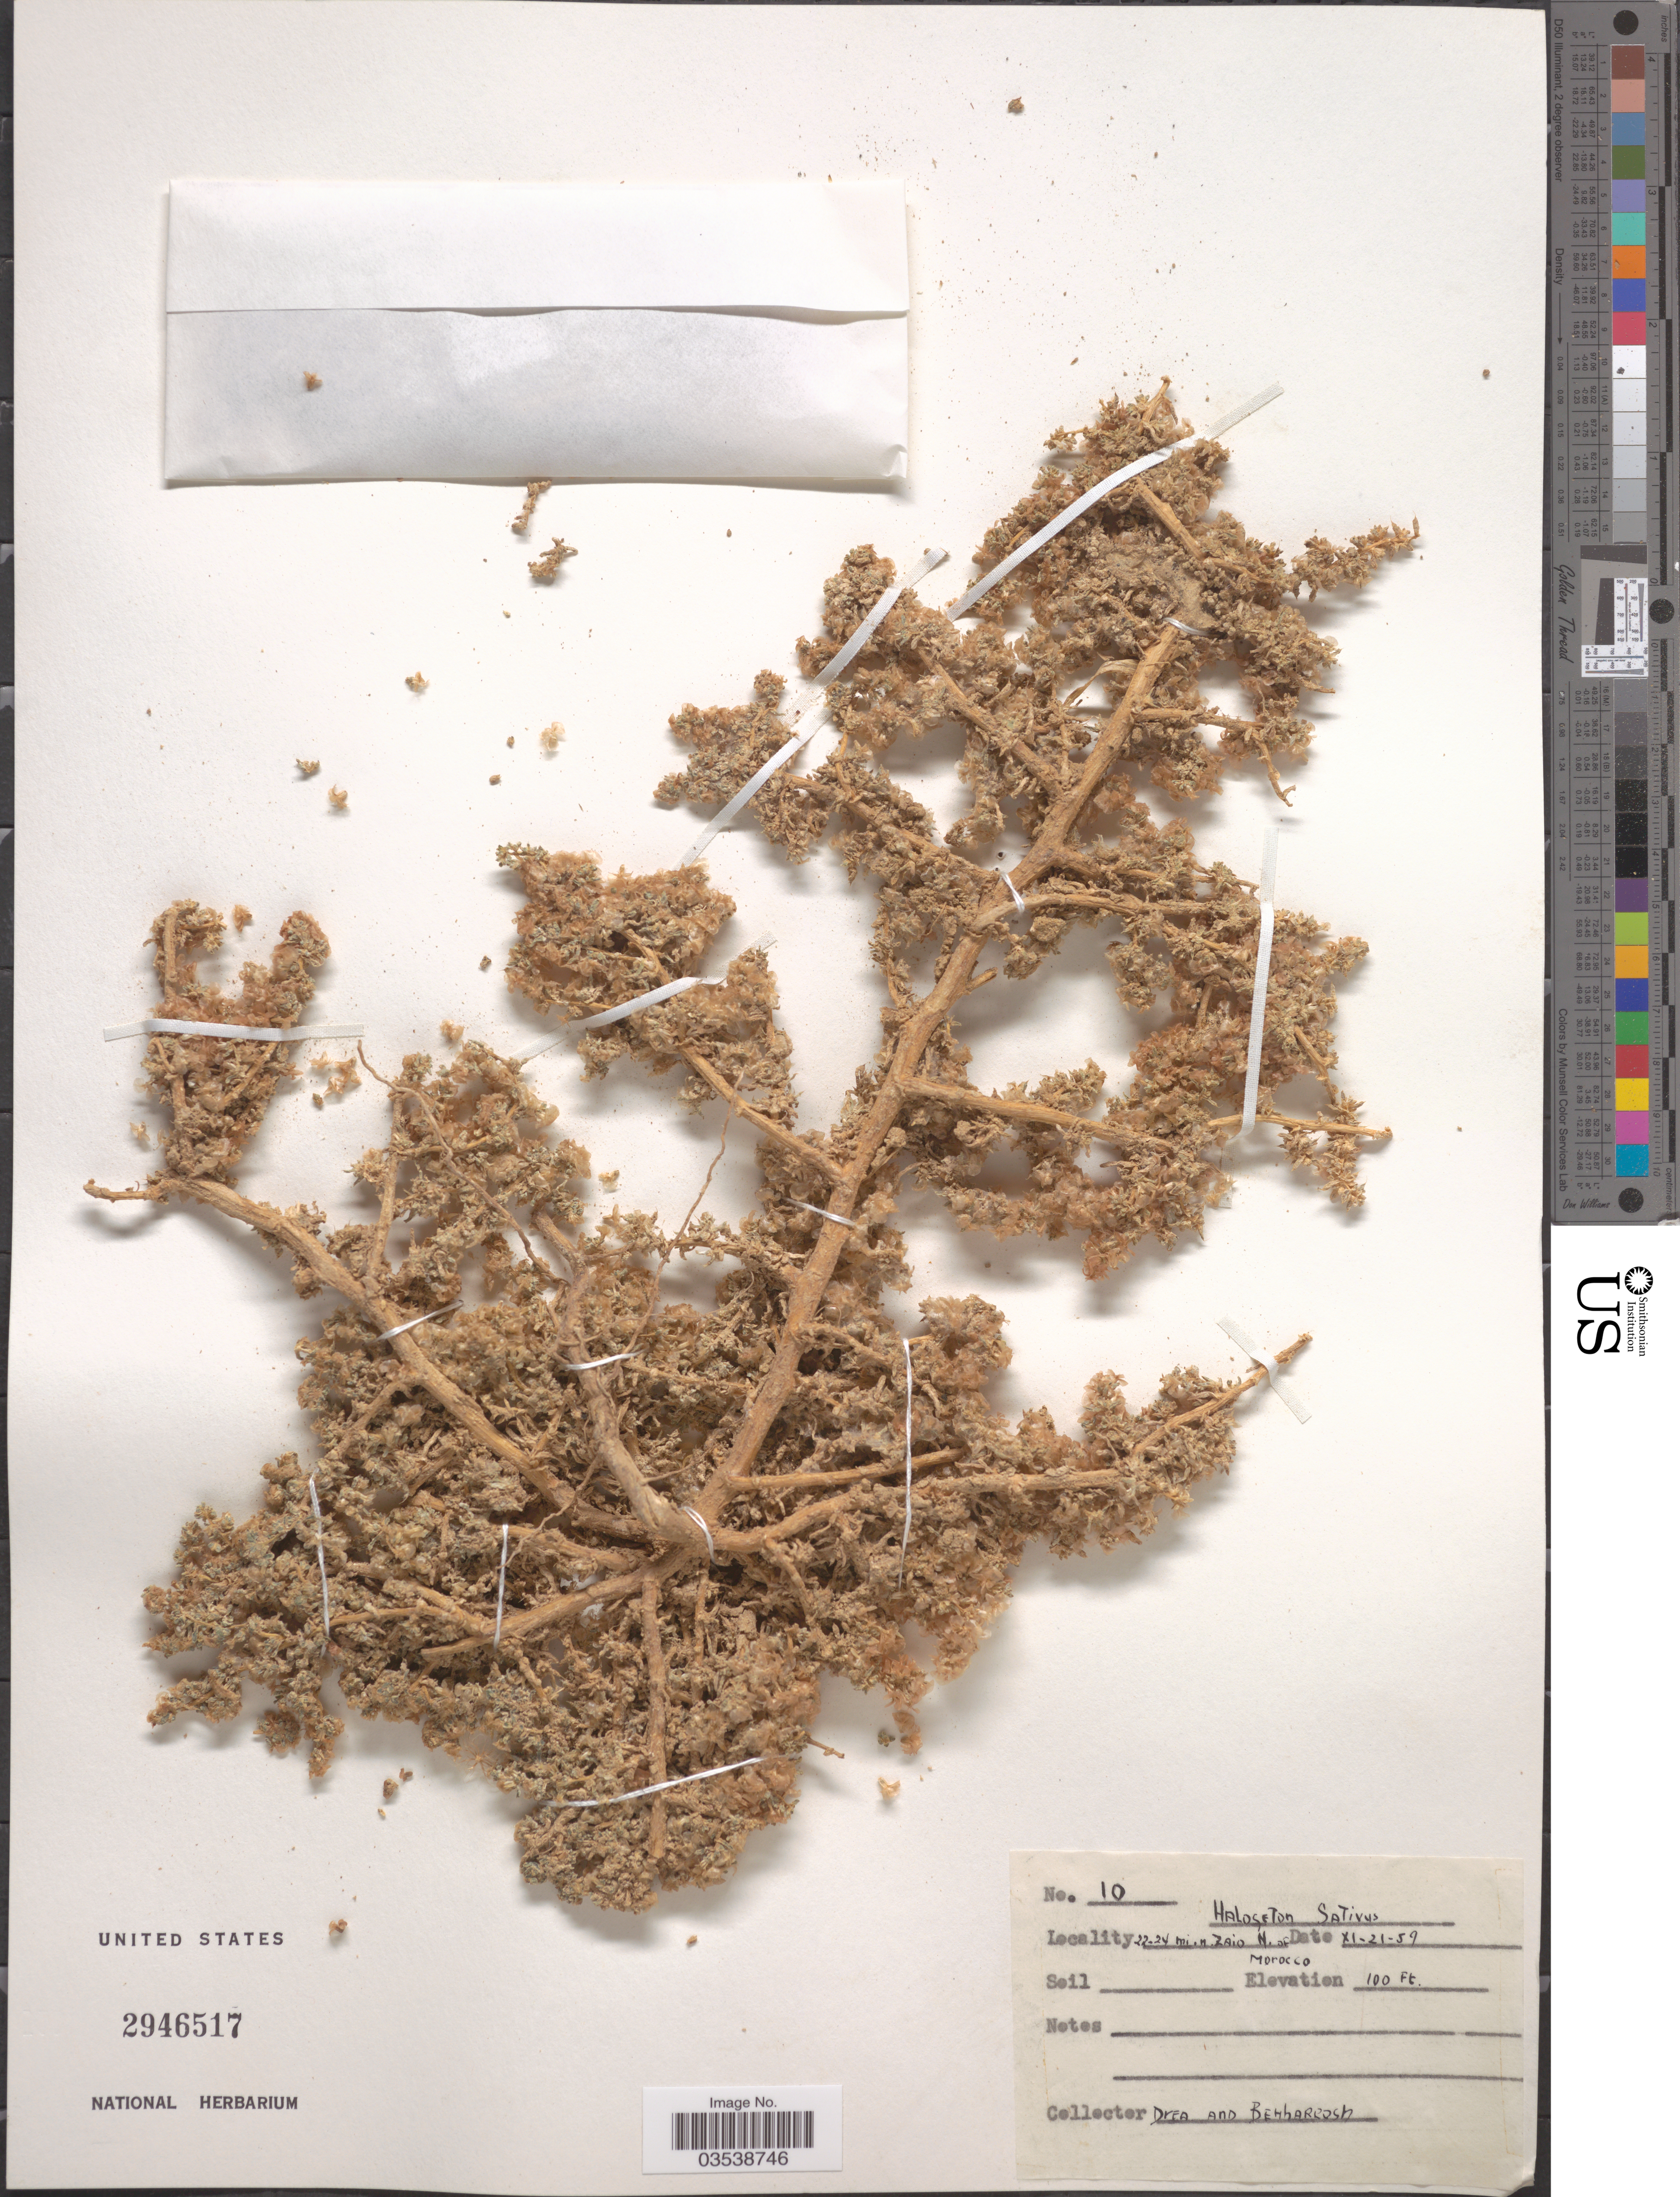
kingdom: Plantae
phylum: Tracheophyta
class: Magnoliopsida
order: Caryophyllales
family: Amaranthaceae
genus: Halogeton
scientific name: Halogeton sativus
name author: (L.) Moq.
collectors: Drea & -- Benharrosh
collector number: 10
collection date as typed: Transcribed d/m/y: 21/11/59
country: Morocco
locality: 22-24 mi. n. Zaio N. of Morocco.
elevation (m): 30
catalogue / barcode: US 2946517